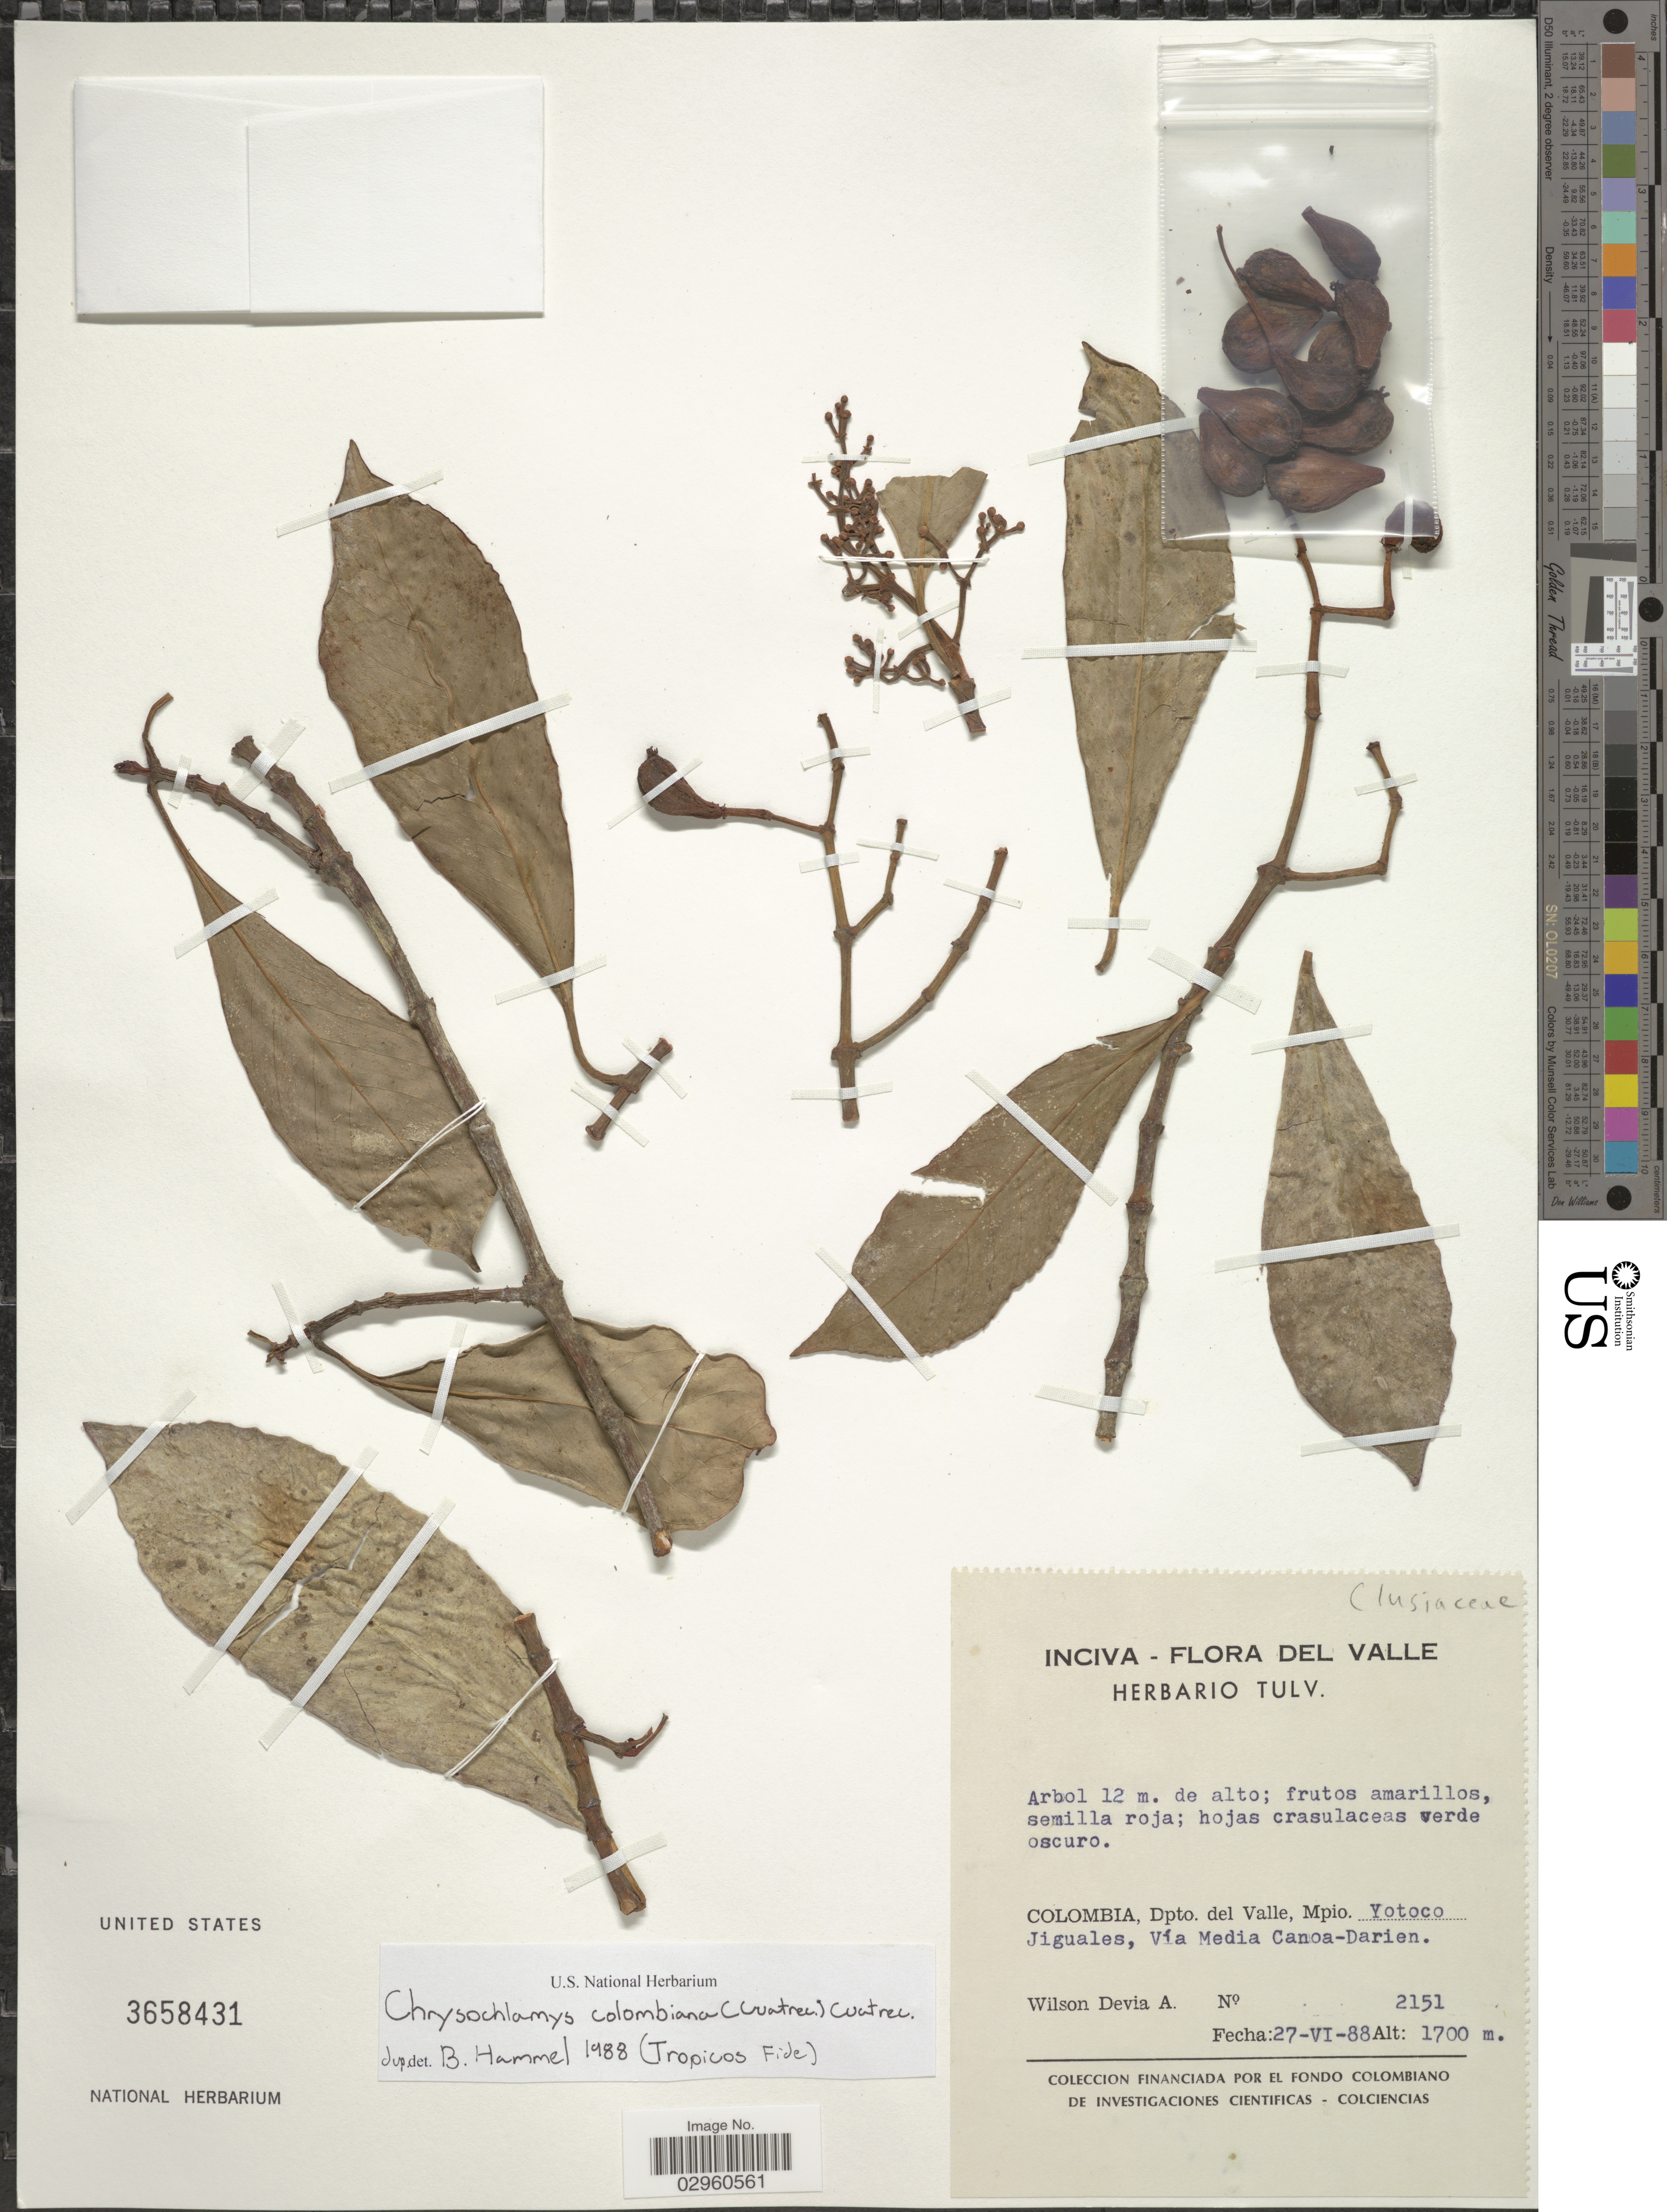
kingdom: Plantae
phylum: Tracheophyta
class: Magnoliopsida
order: Malpighiales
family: Clusiaceae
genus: Chrysochlamys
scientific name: Chrysochlamys colombiana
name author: (Cuatrec.) Cuatrec.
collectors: W. Devia A.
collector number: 2151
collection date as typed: Transcribed d/m/y: 27/6/88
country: Colombia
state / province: Valle del Cauca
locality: Dpto. del Valle, Mpio. Yotoco Jiguales, Vía Media Canoa-Darien.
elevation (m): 1700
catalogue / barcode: US 3658431